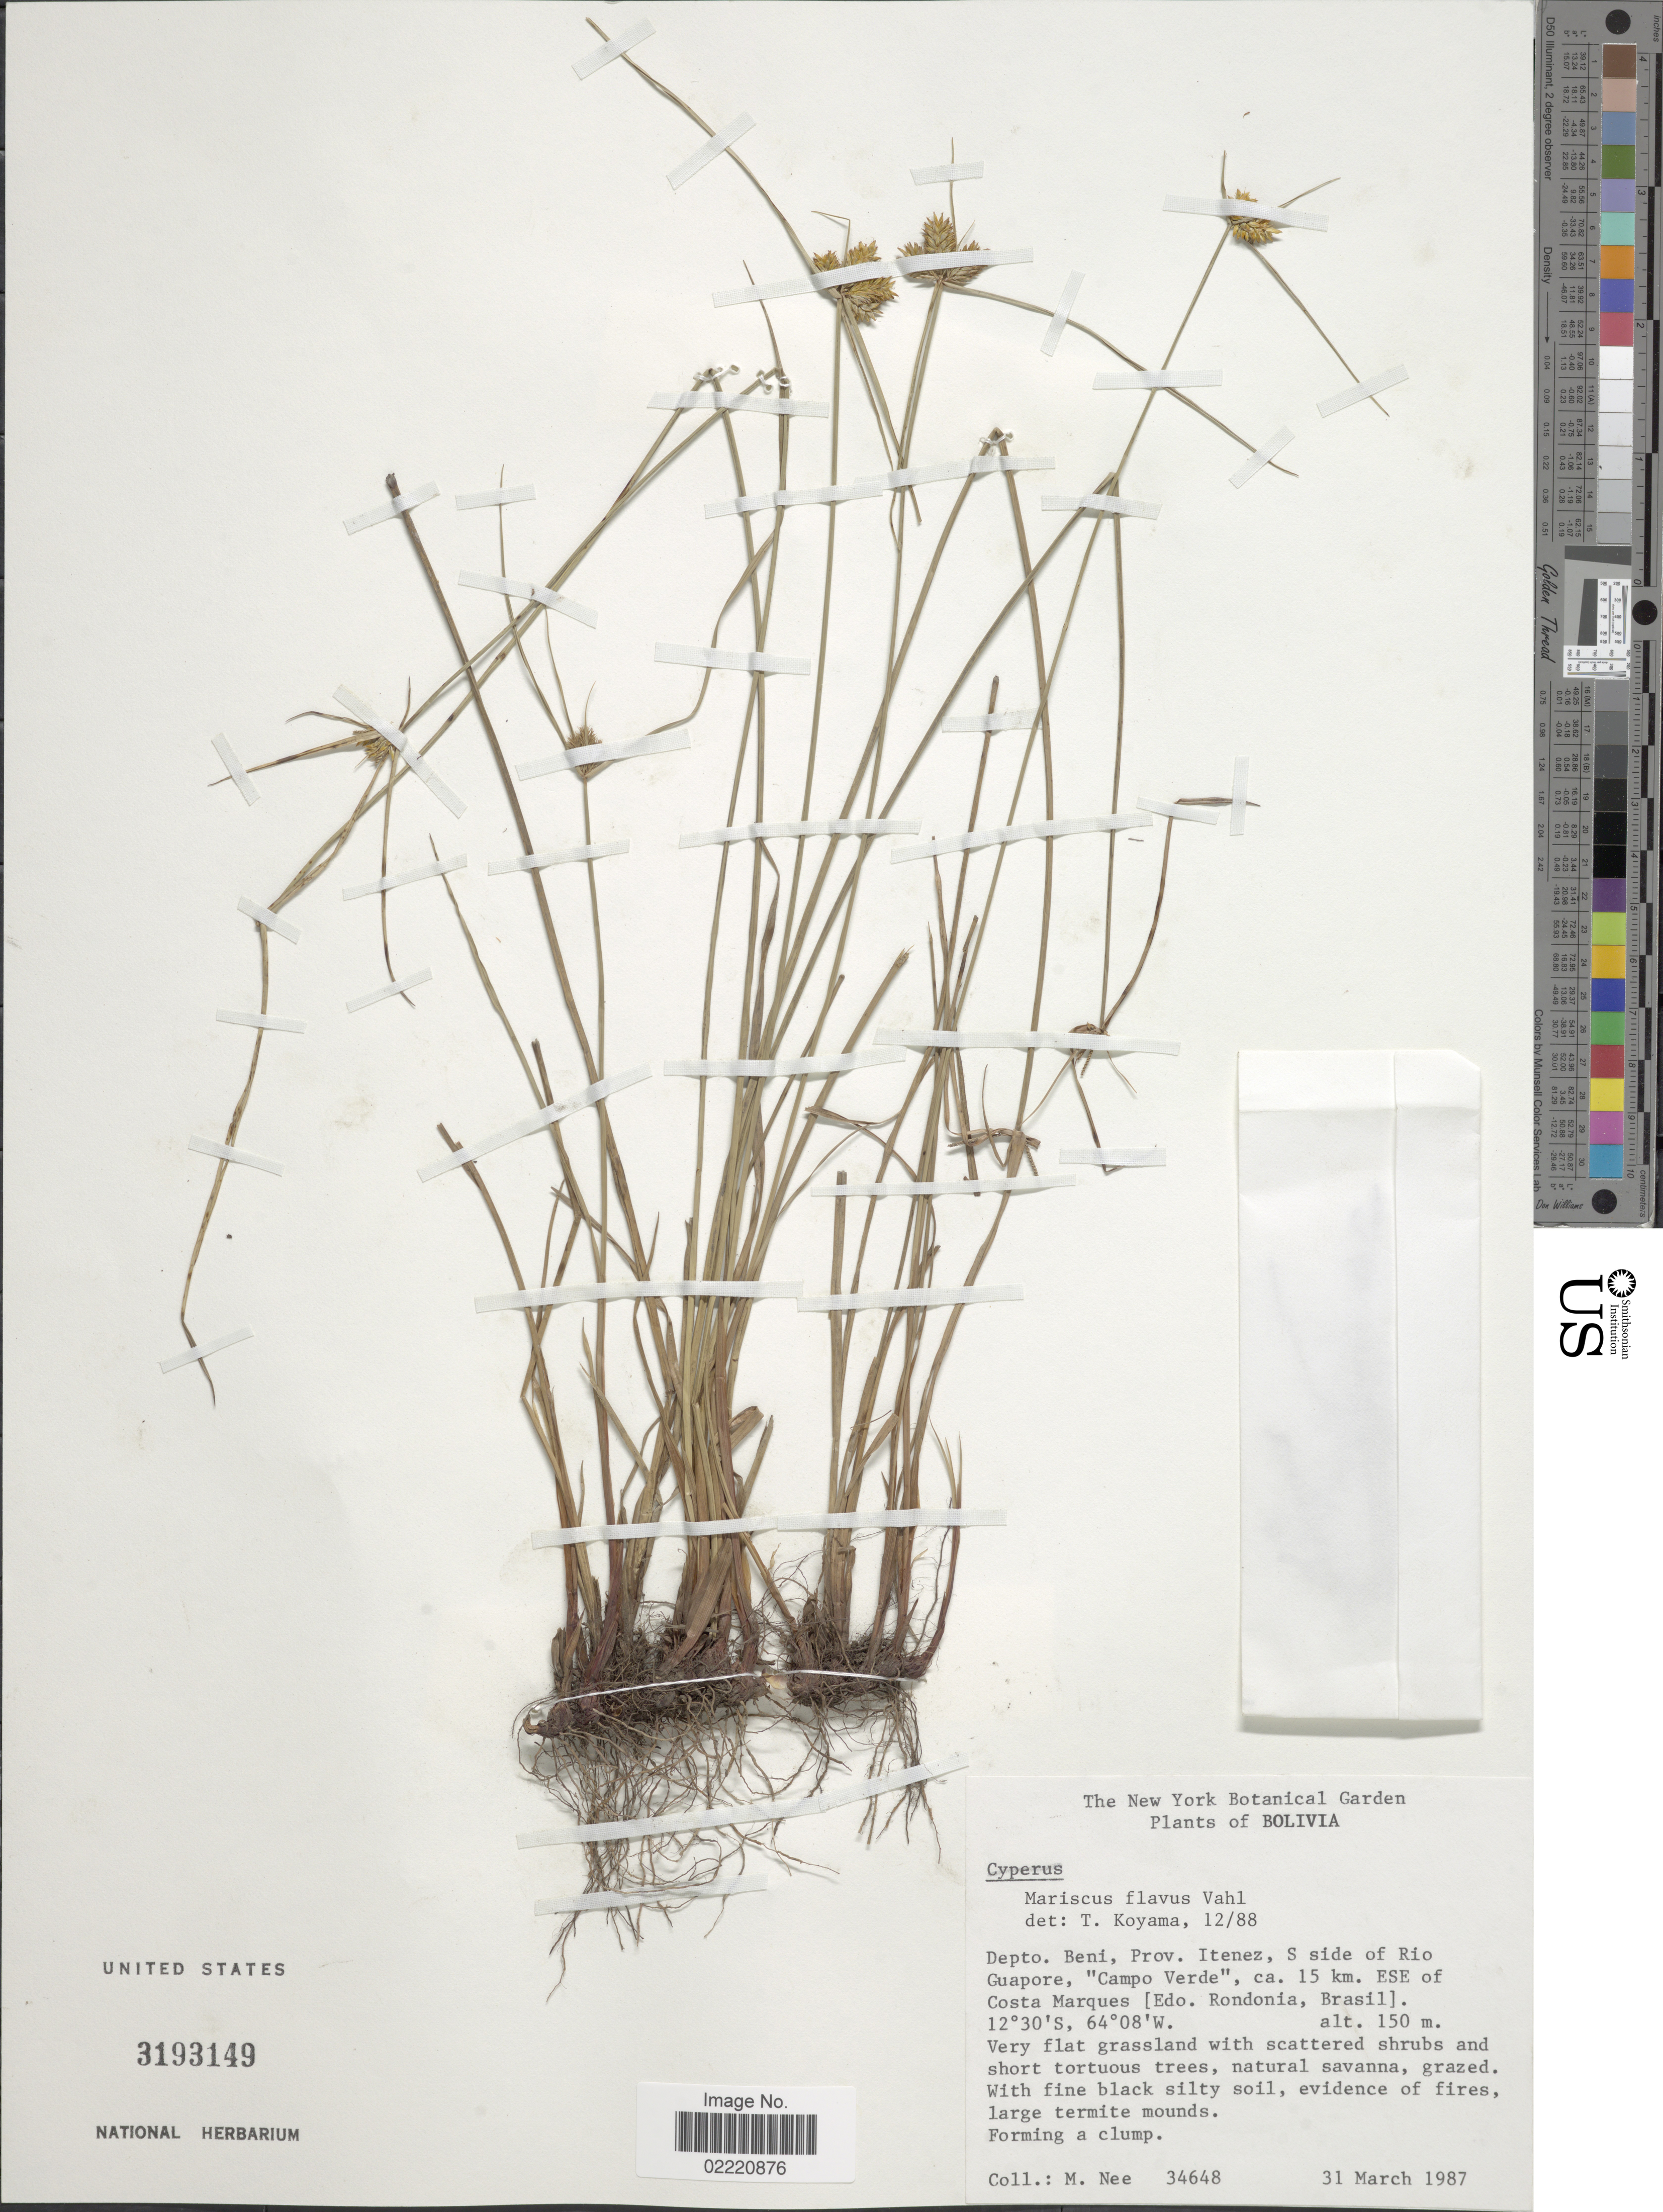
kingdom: Plantae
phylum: Tracheophyta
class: Liliopsida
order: Poales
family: Cyperaceae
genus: Cyperus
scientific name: Cyperus aggregatus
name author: (Willd.) Endl.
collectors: M. Nee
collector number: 34648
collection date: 1987-03-31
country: Bolivia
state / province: Beni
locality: Prov. Itenez, S side of Rio Guapore, "Campo Verde", ca. 15 km. ESE of Costa Marques [Edo. Rondonia, Brasil].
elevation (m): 150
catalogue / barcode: US 3193149